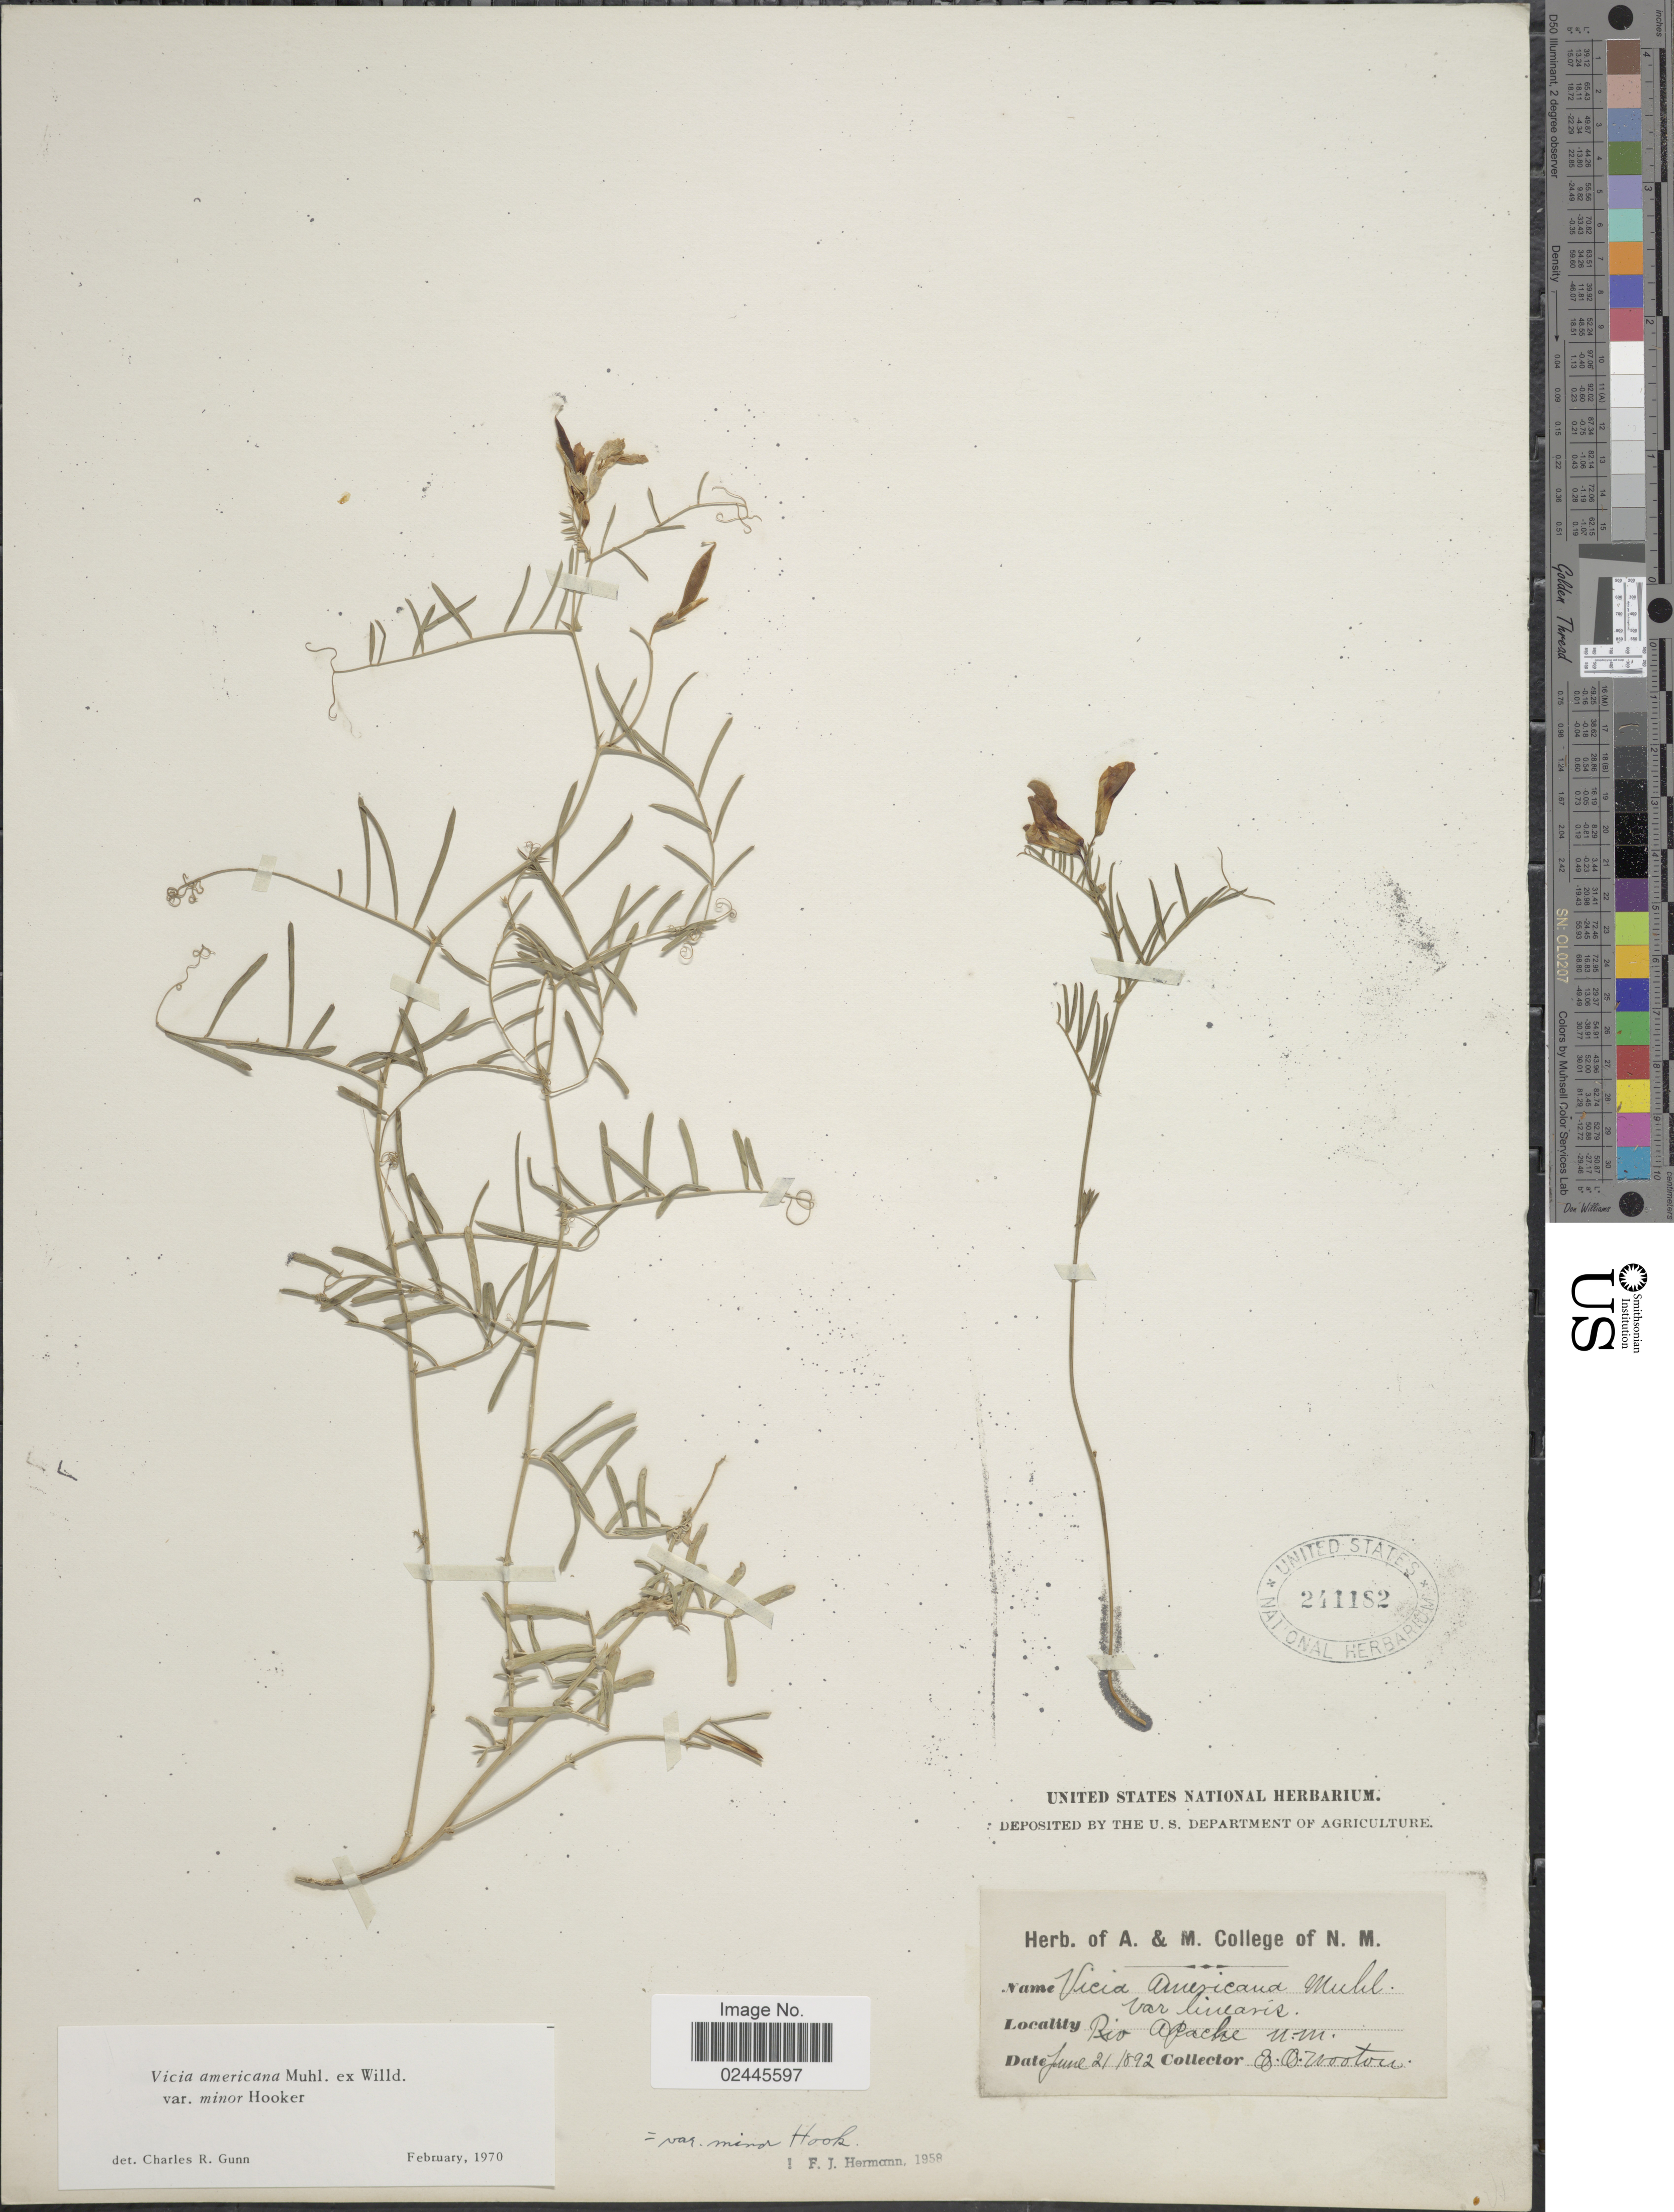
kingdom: Plantae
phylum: Tracheophyta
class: Magnoliopsida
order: Fabales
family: Fabaceae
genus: Vicia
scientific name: Vicia americana var. minor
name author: Hook.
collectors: E. O. Wooton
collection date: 1892-06-21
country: United States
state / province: New Mexico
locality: Rio Apache.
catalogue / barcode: US 241182